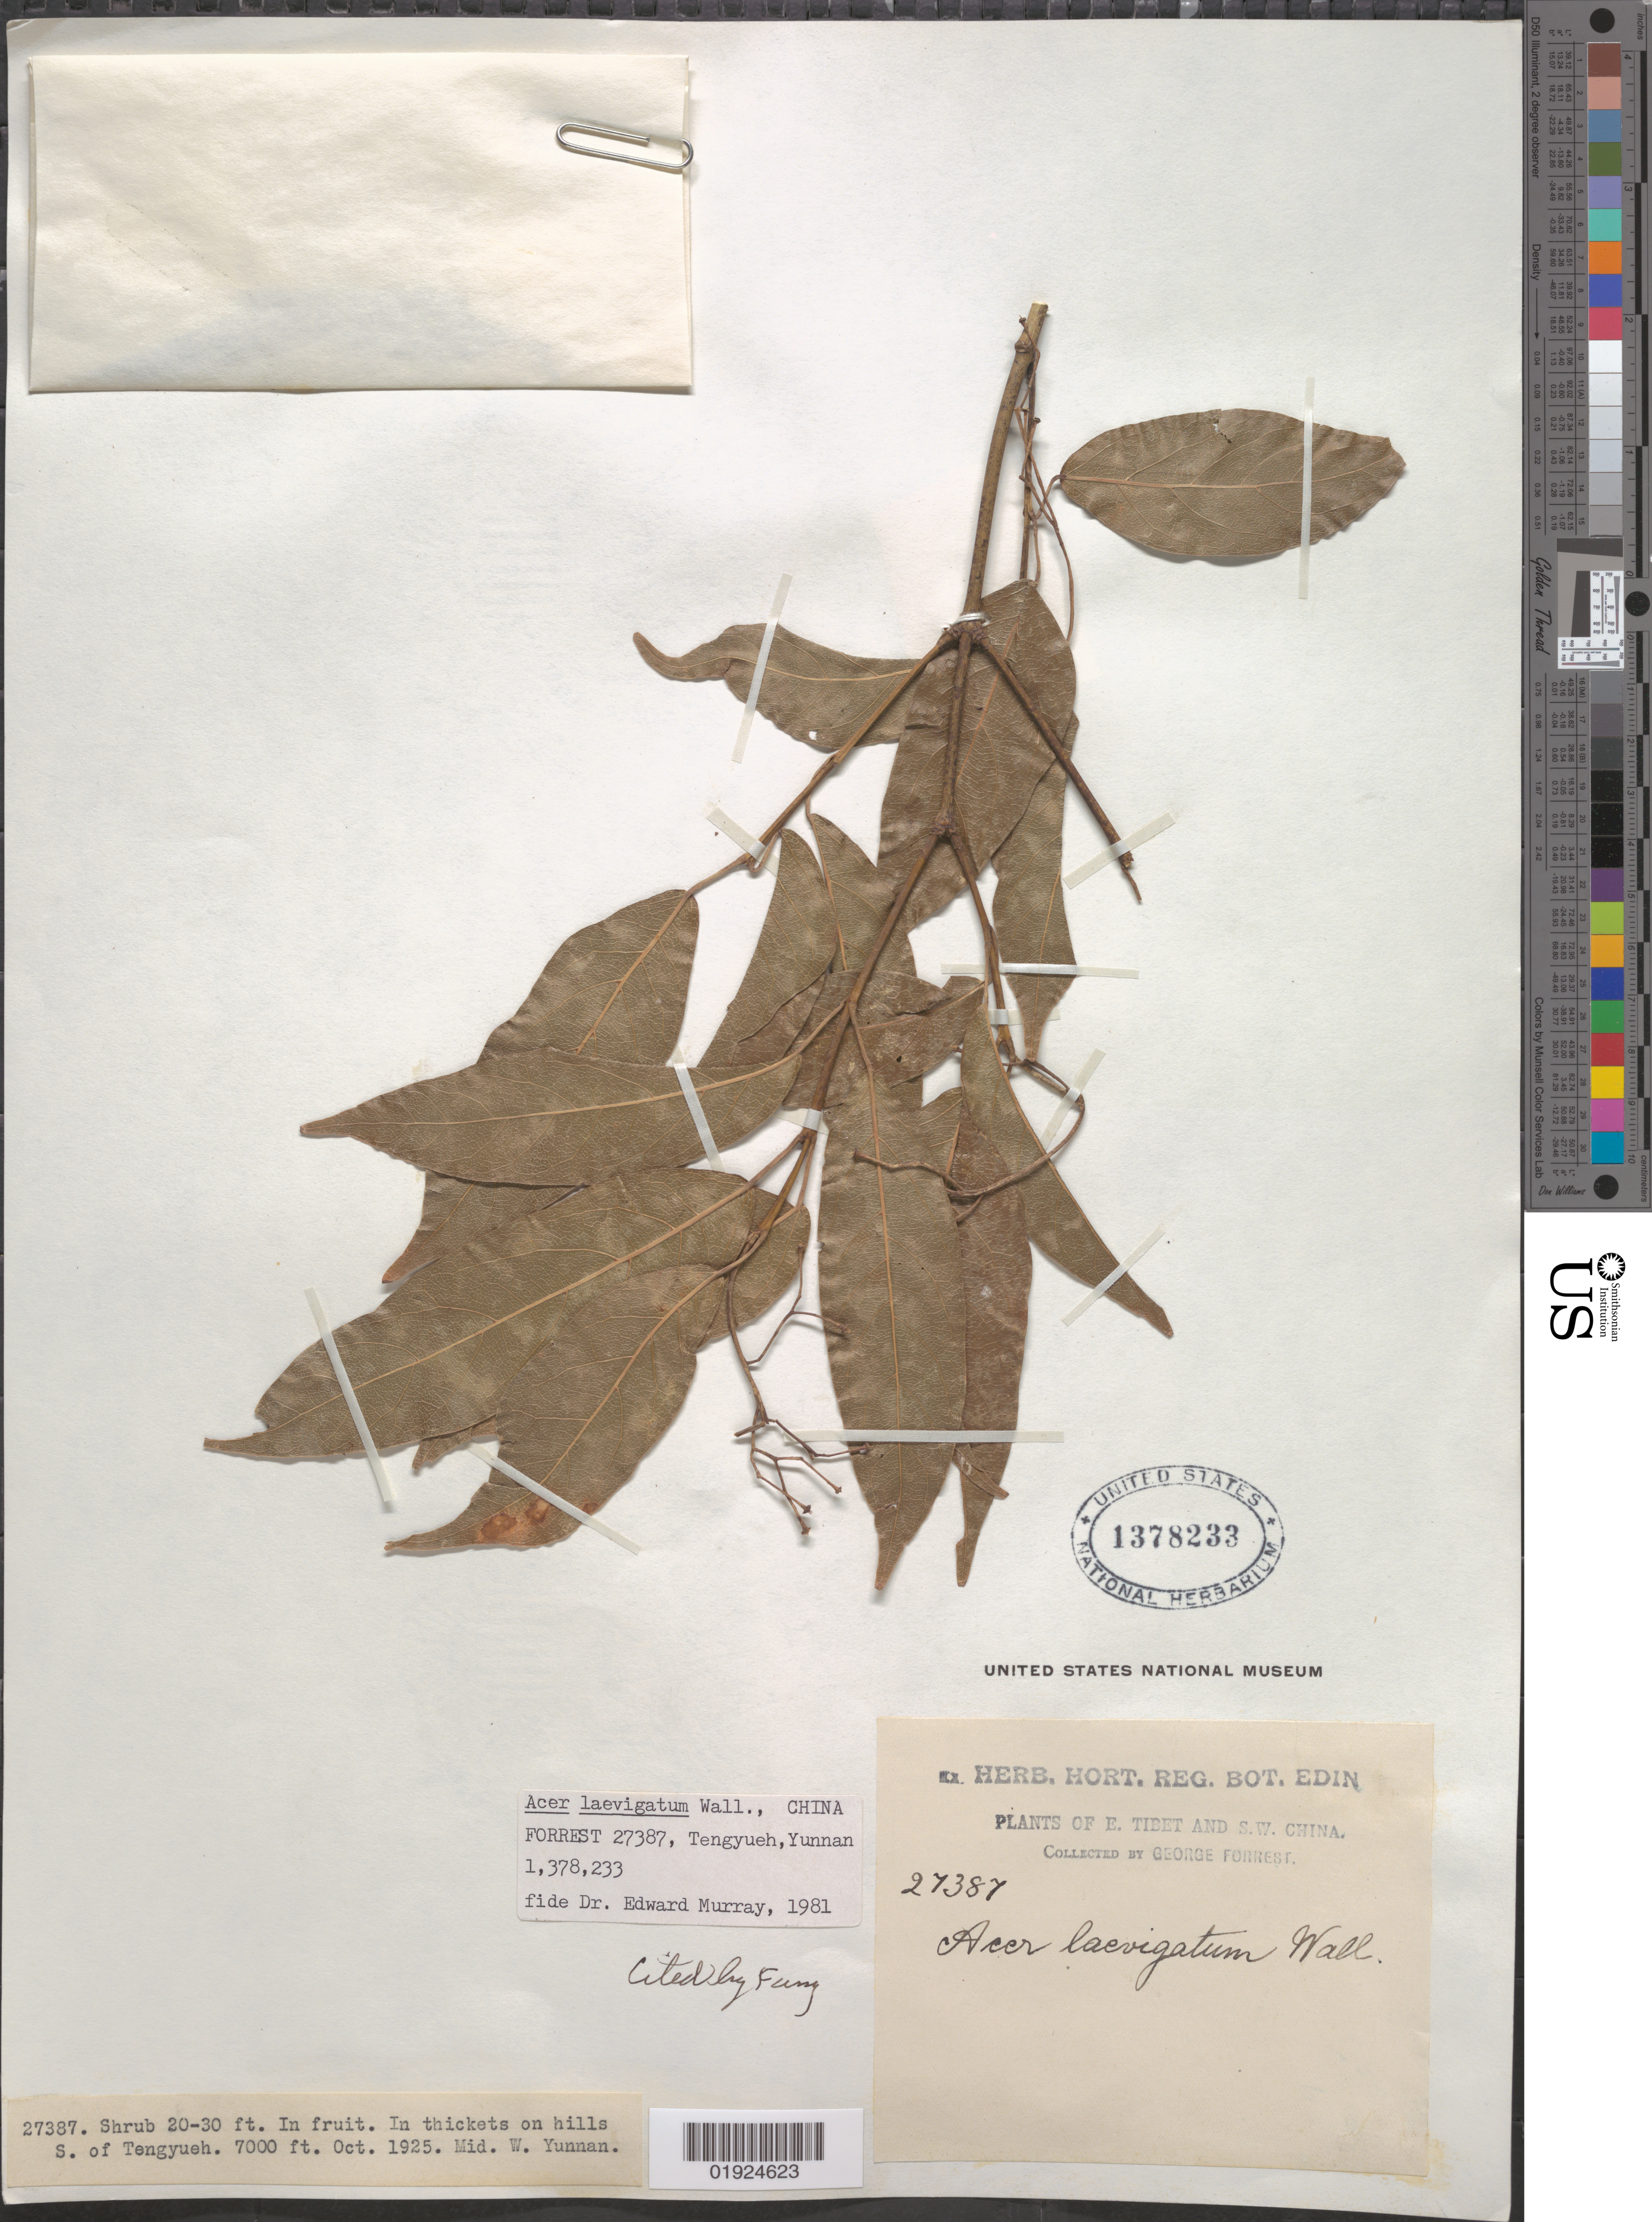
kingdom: Plantae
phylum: Tracheophyta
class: Magnoliopsida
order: Sapindales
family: Sapindaceae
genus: Acer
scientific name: Acer laevigatum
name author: Wall.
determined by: Murray, Edward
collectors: G. Forrest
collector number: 27387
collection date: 1925-10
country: China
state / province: Yunnan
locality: Mid. W. Yunnan, S of Tengyueh [Tengchong ?]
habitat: In thickets on hills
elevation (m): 2134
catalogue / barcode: US 1378233